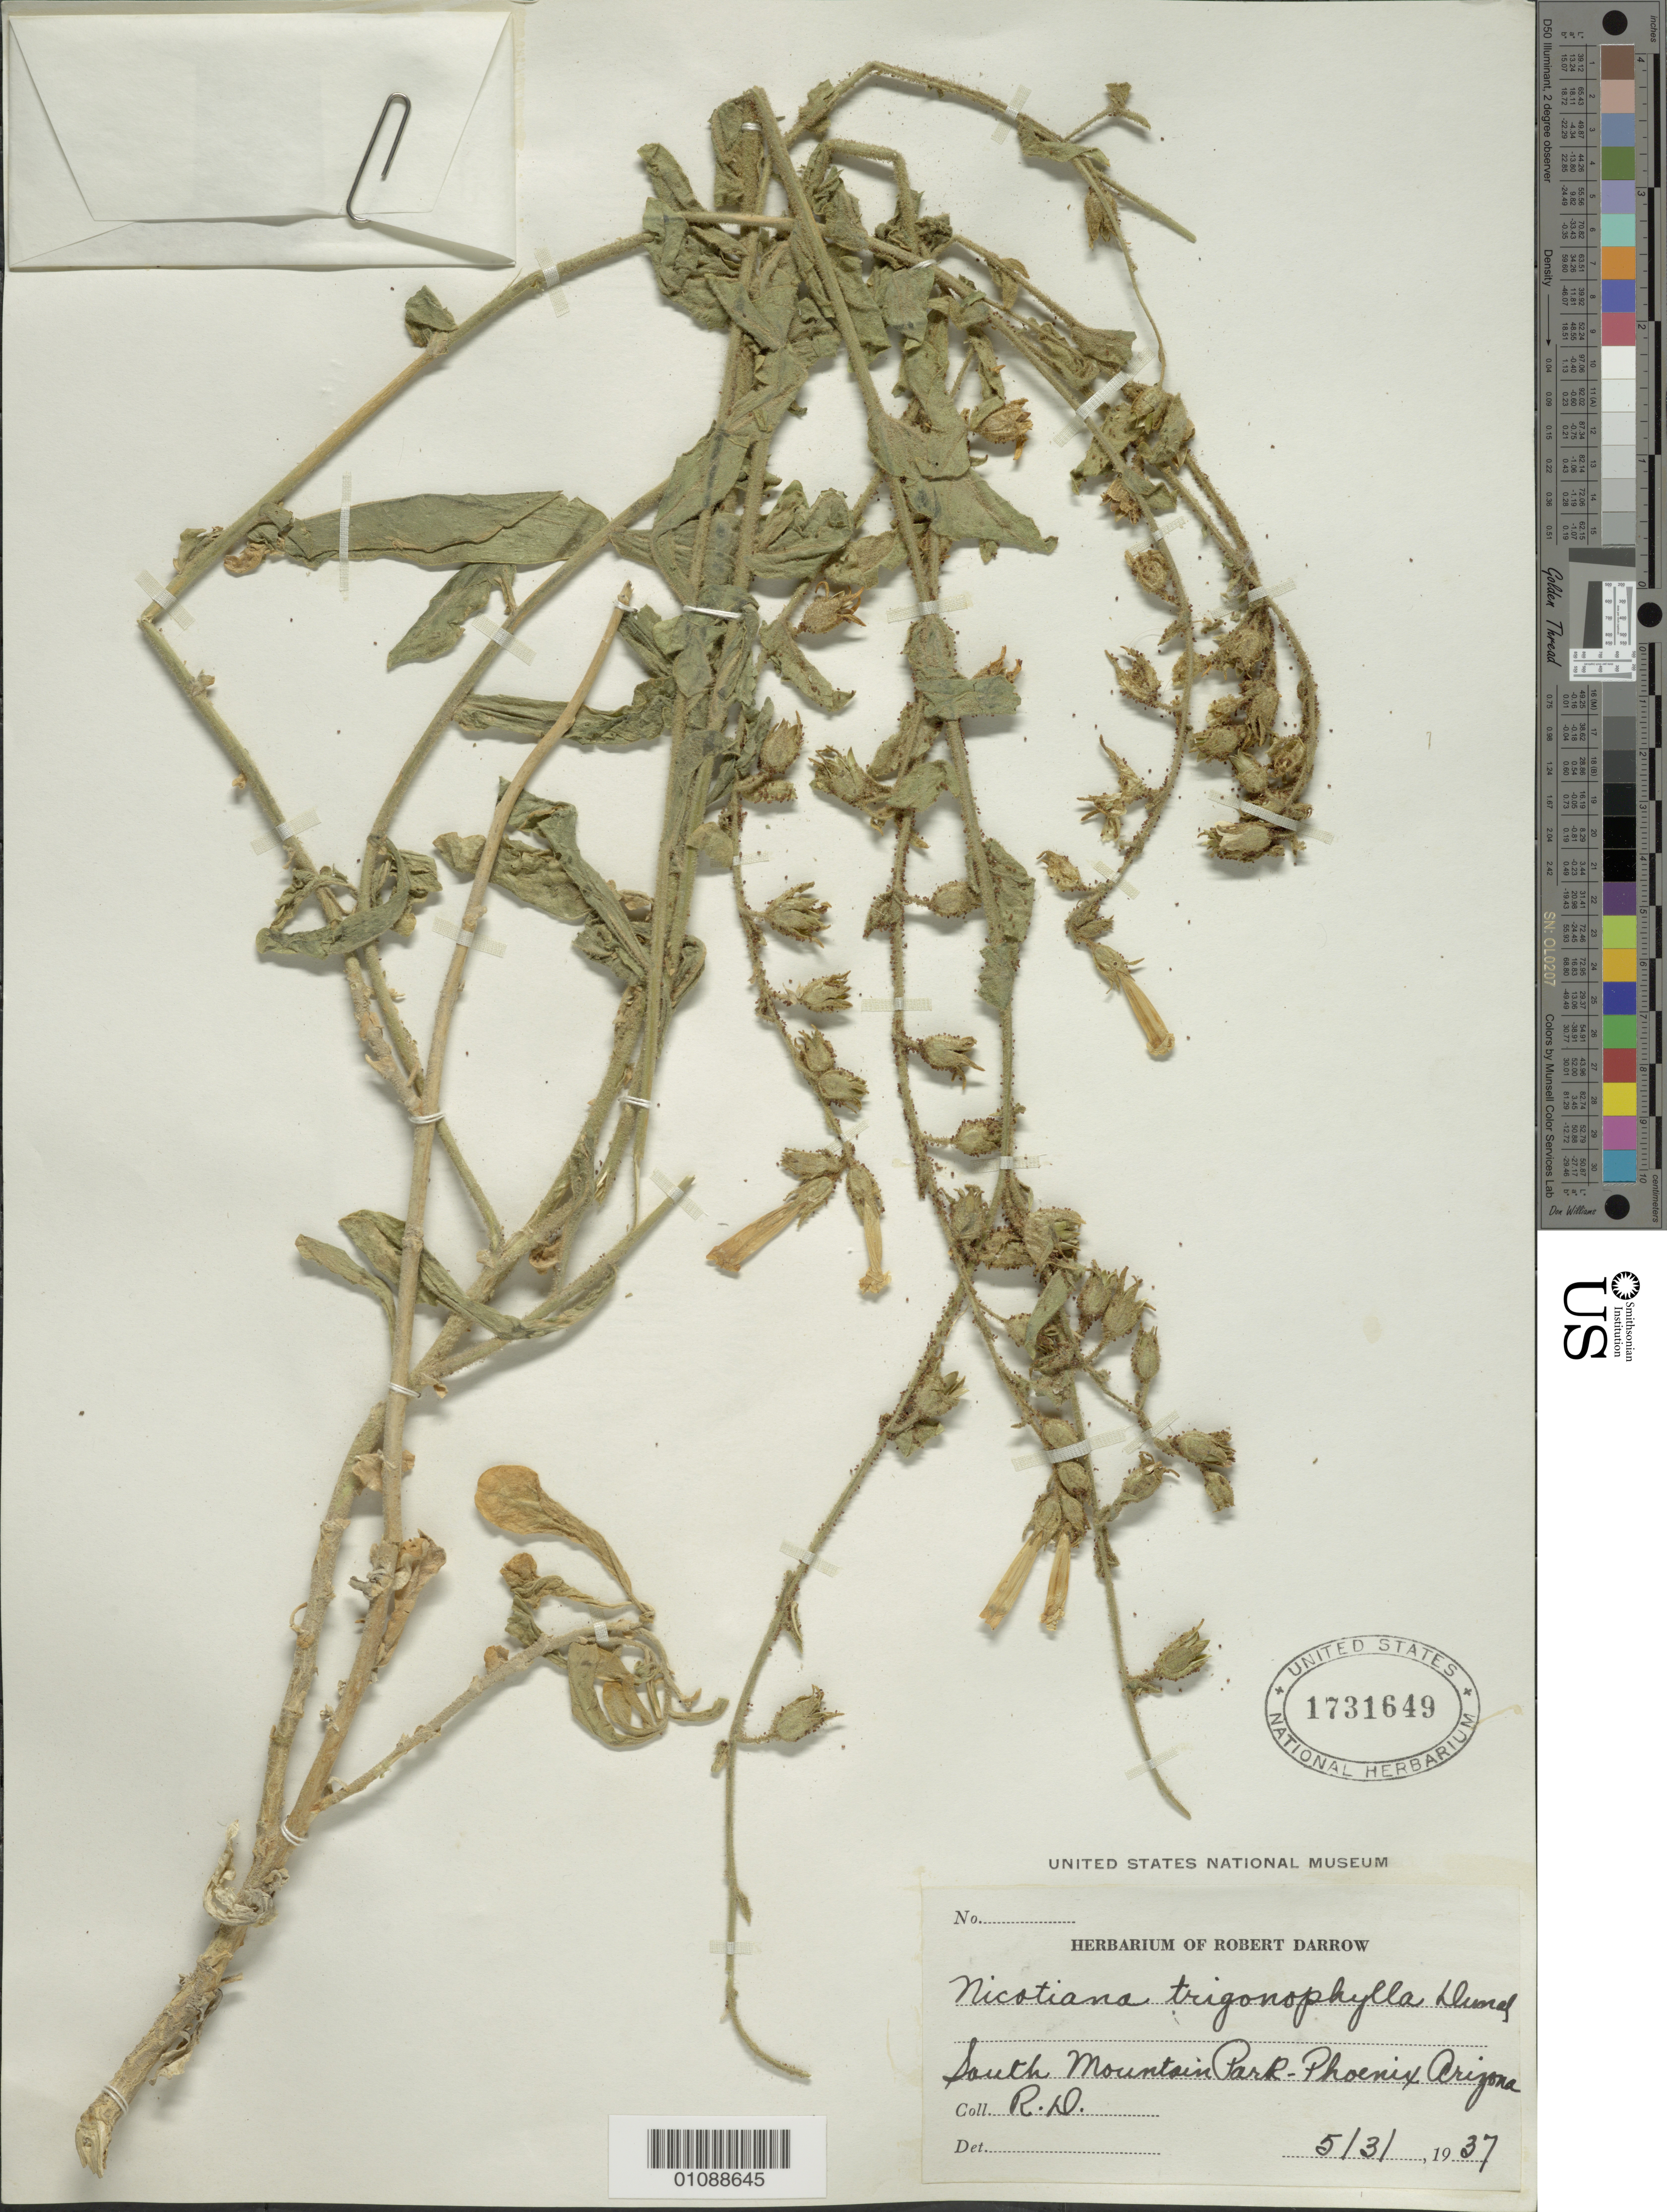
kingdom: Plantae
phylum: Tracheophyta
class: Magnoliopsida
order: Solanales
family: Solanaceae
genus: Nicotiana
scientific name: Nicotiana trigonophylla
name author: Dunal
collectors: R. A. Darrow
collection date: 1937-05-03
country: United States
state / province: Arizona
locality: South Mountain Park-Phoenix.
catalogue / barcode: US 1731649